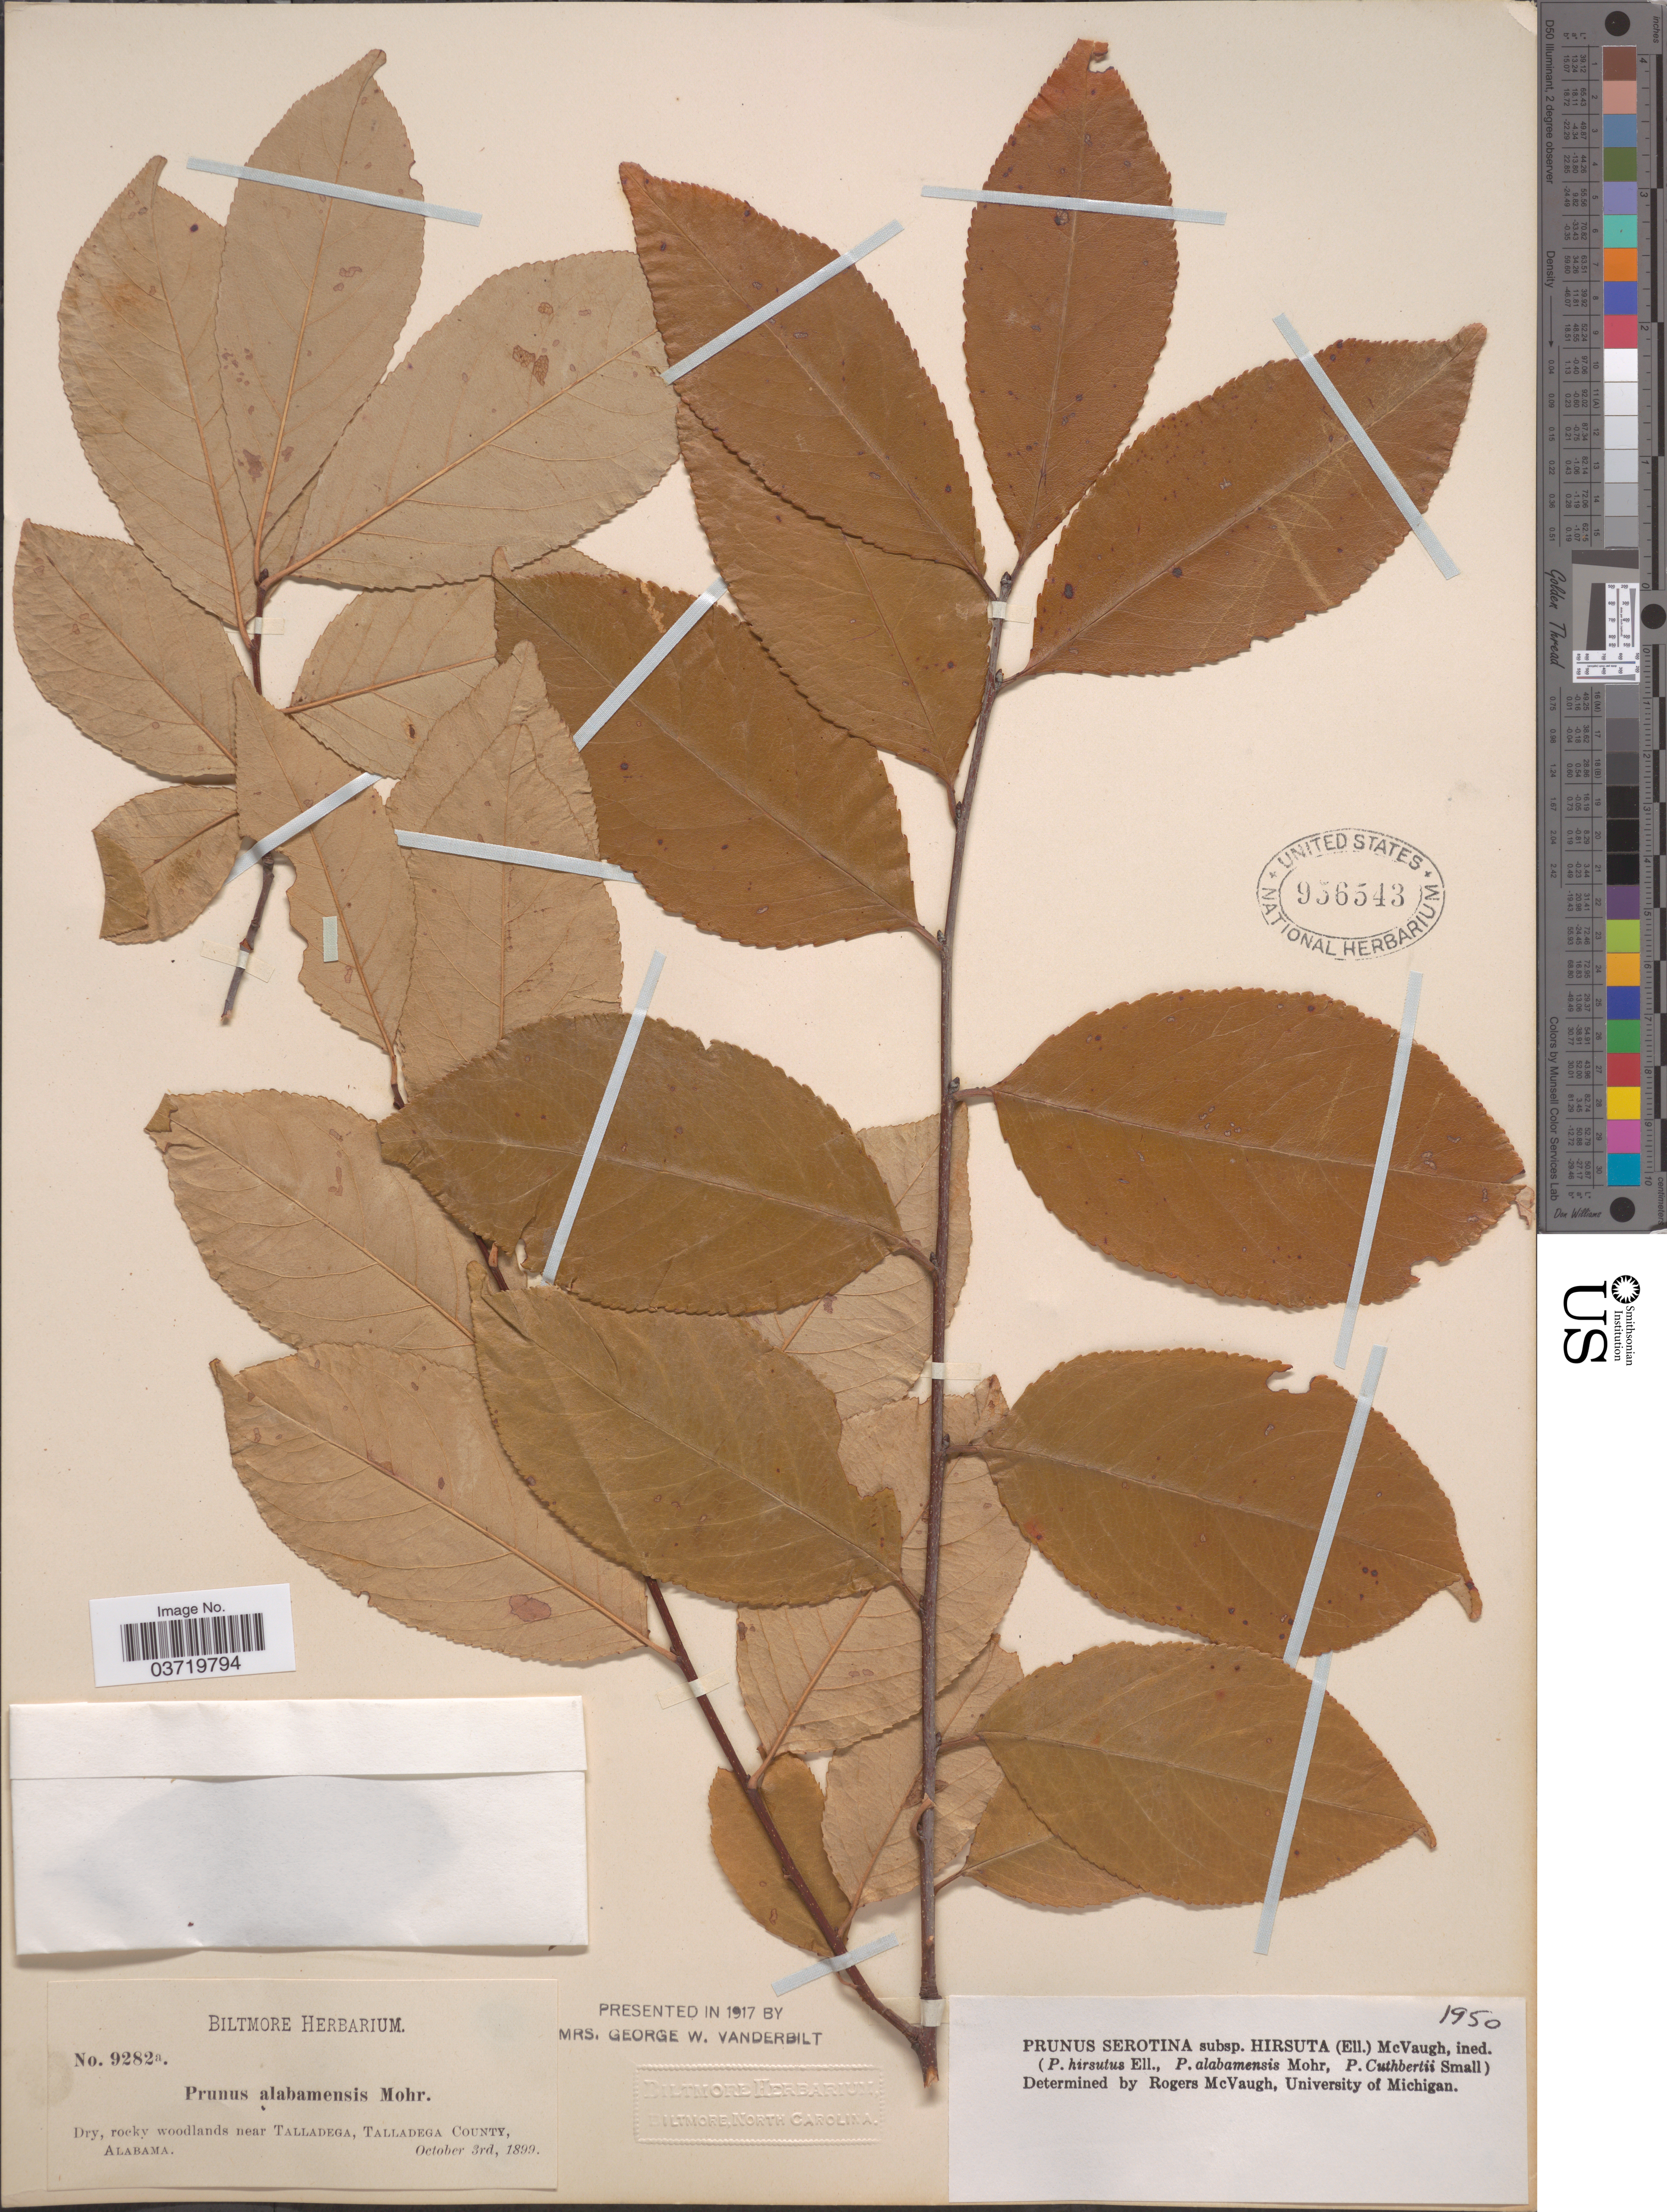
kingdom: Plantae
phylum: Tracheophyta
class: Magnoliopsida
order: Rosales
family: Rosaceae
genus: Prunus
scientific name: Prunus serotina var. serotina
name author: Ehrh.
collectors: ex herb. Biltmore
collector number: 9282a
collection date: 1899-10-03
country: United States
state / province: Alabama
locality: Rocky woodlands near Talladega, Talladega County.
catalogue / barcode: US 956543